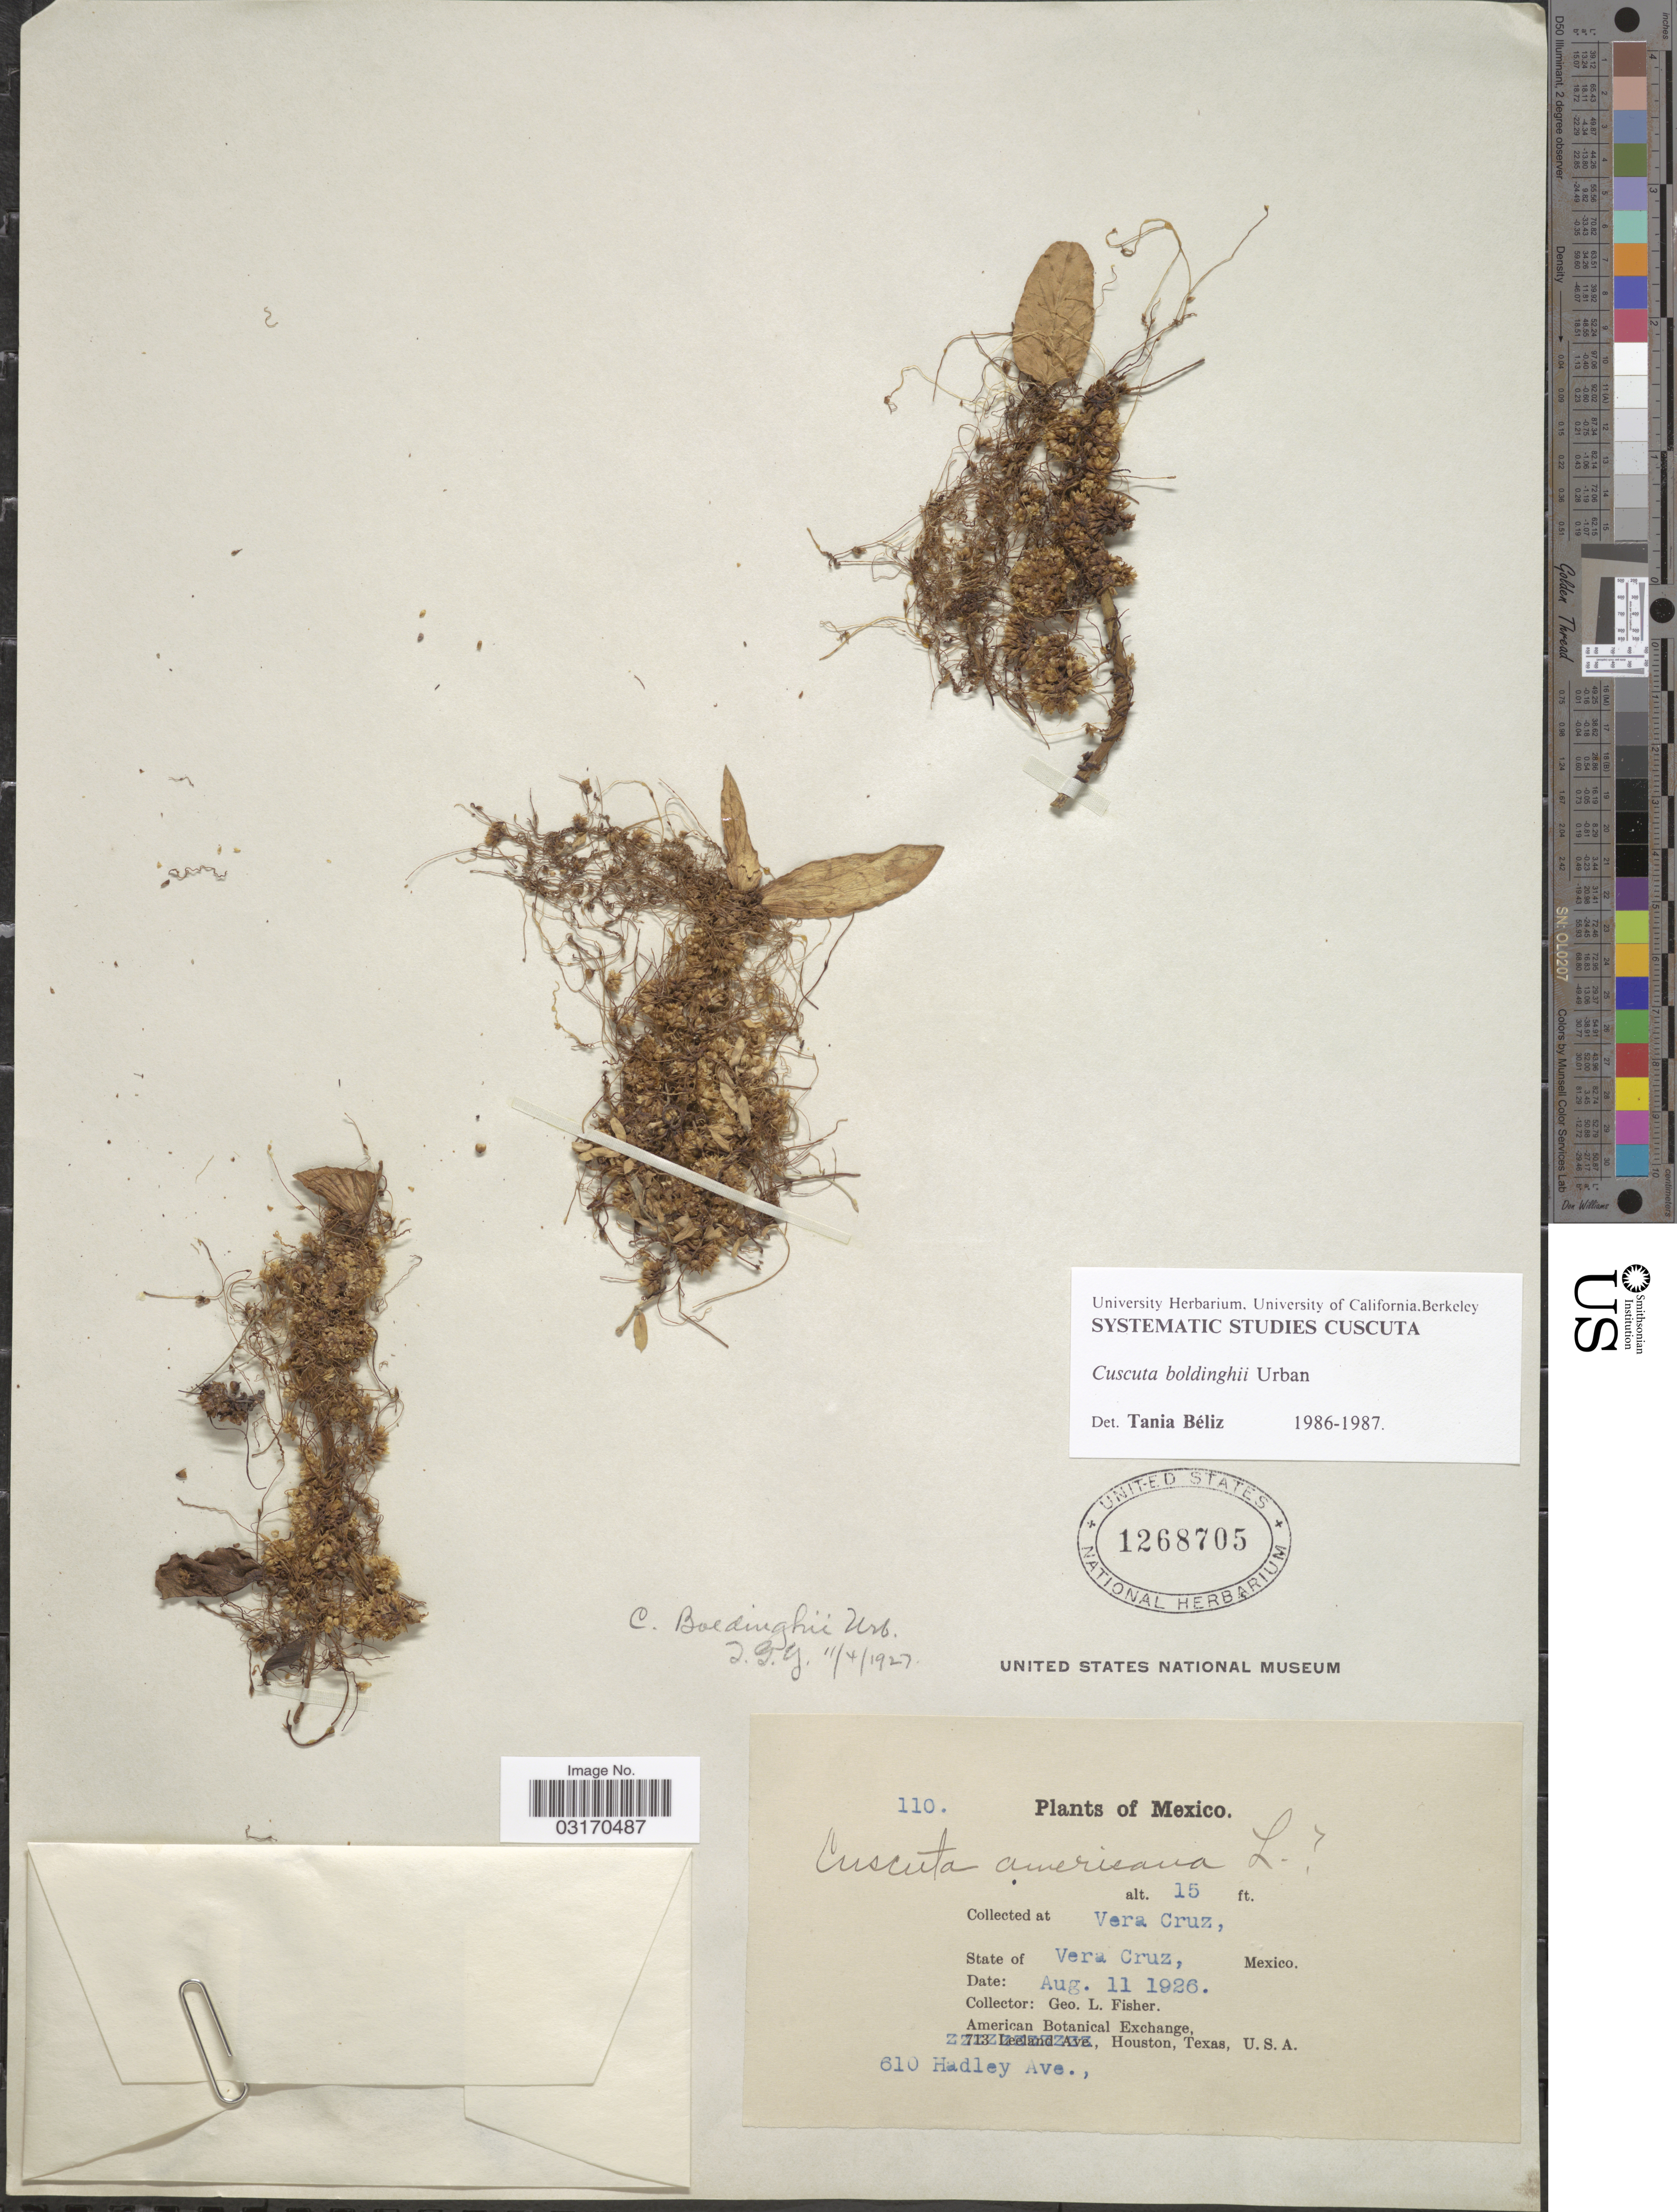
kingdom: Plantae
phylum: Tracheophyta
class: Magnoliopsida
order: Solanales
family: Convolvulaceae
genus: Cuscuta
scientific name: Cuscuta boldinghii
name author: Urb.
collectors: G. L. Fisher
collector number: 110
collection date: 1926-08-11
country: Mexico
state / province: Veracruz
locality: Vera Cruz, State Vera Cruz.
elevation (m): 5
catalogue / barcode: US 1268705